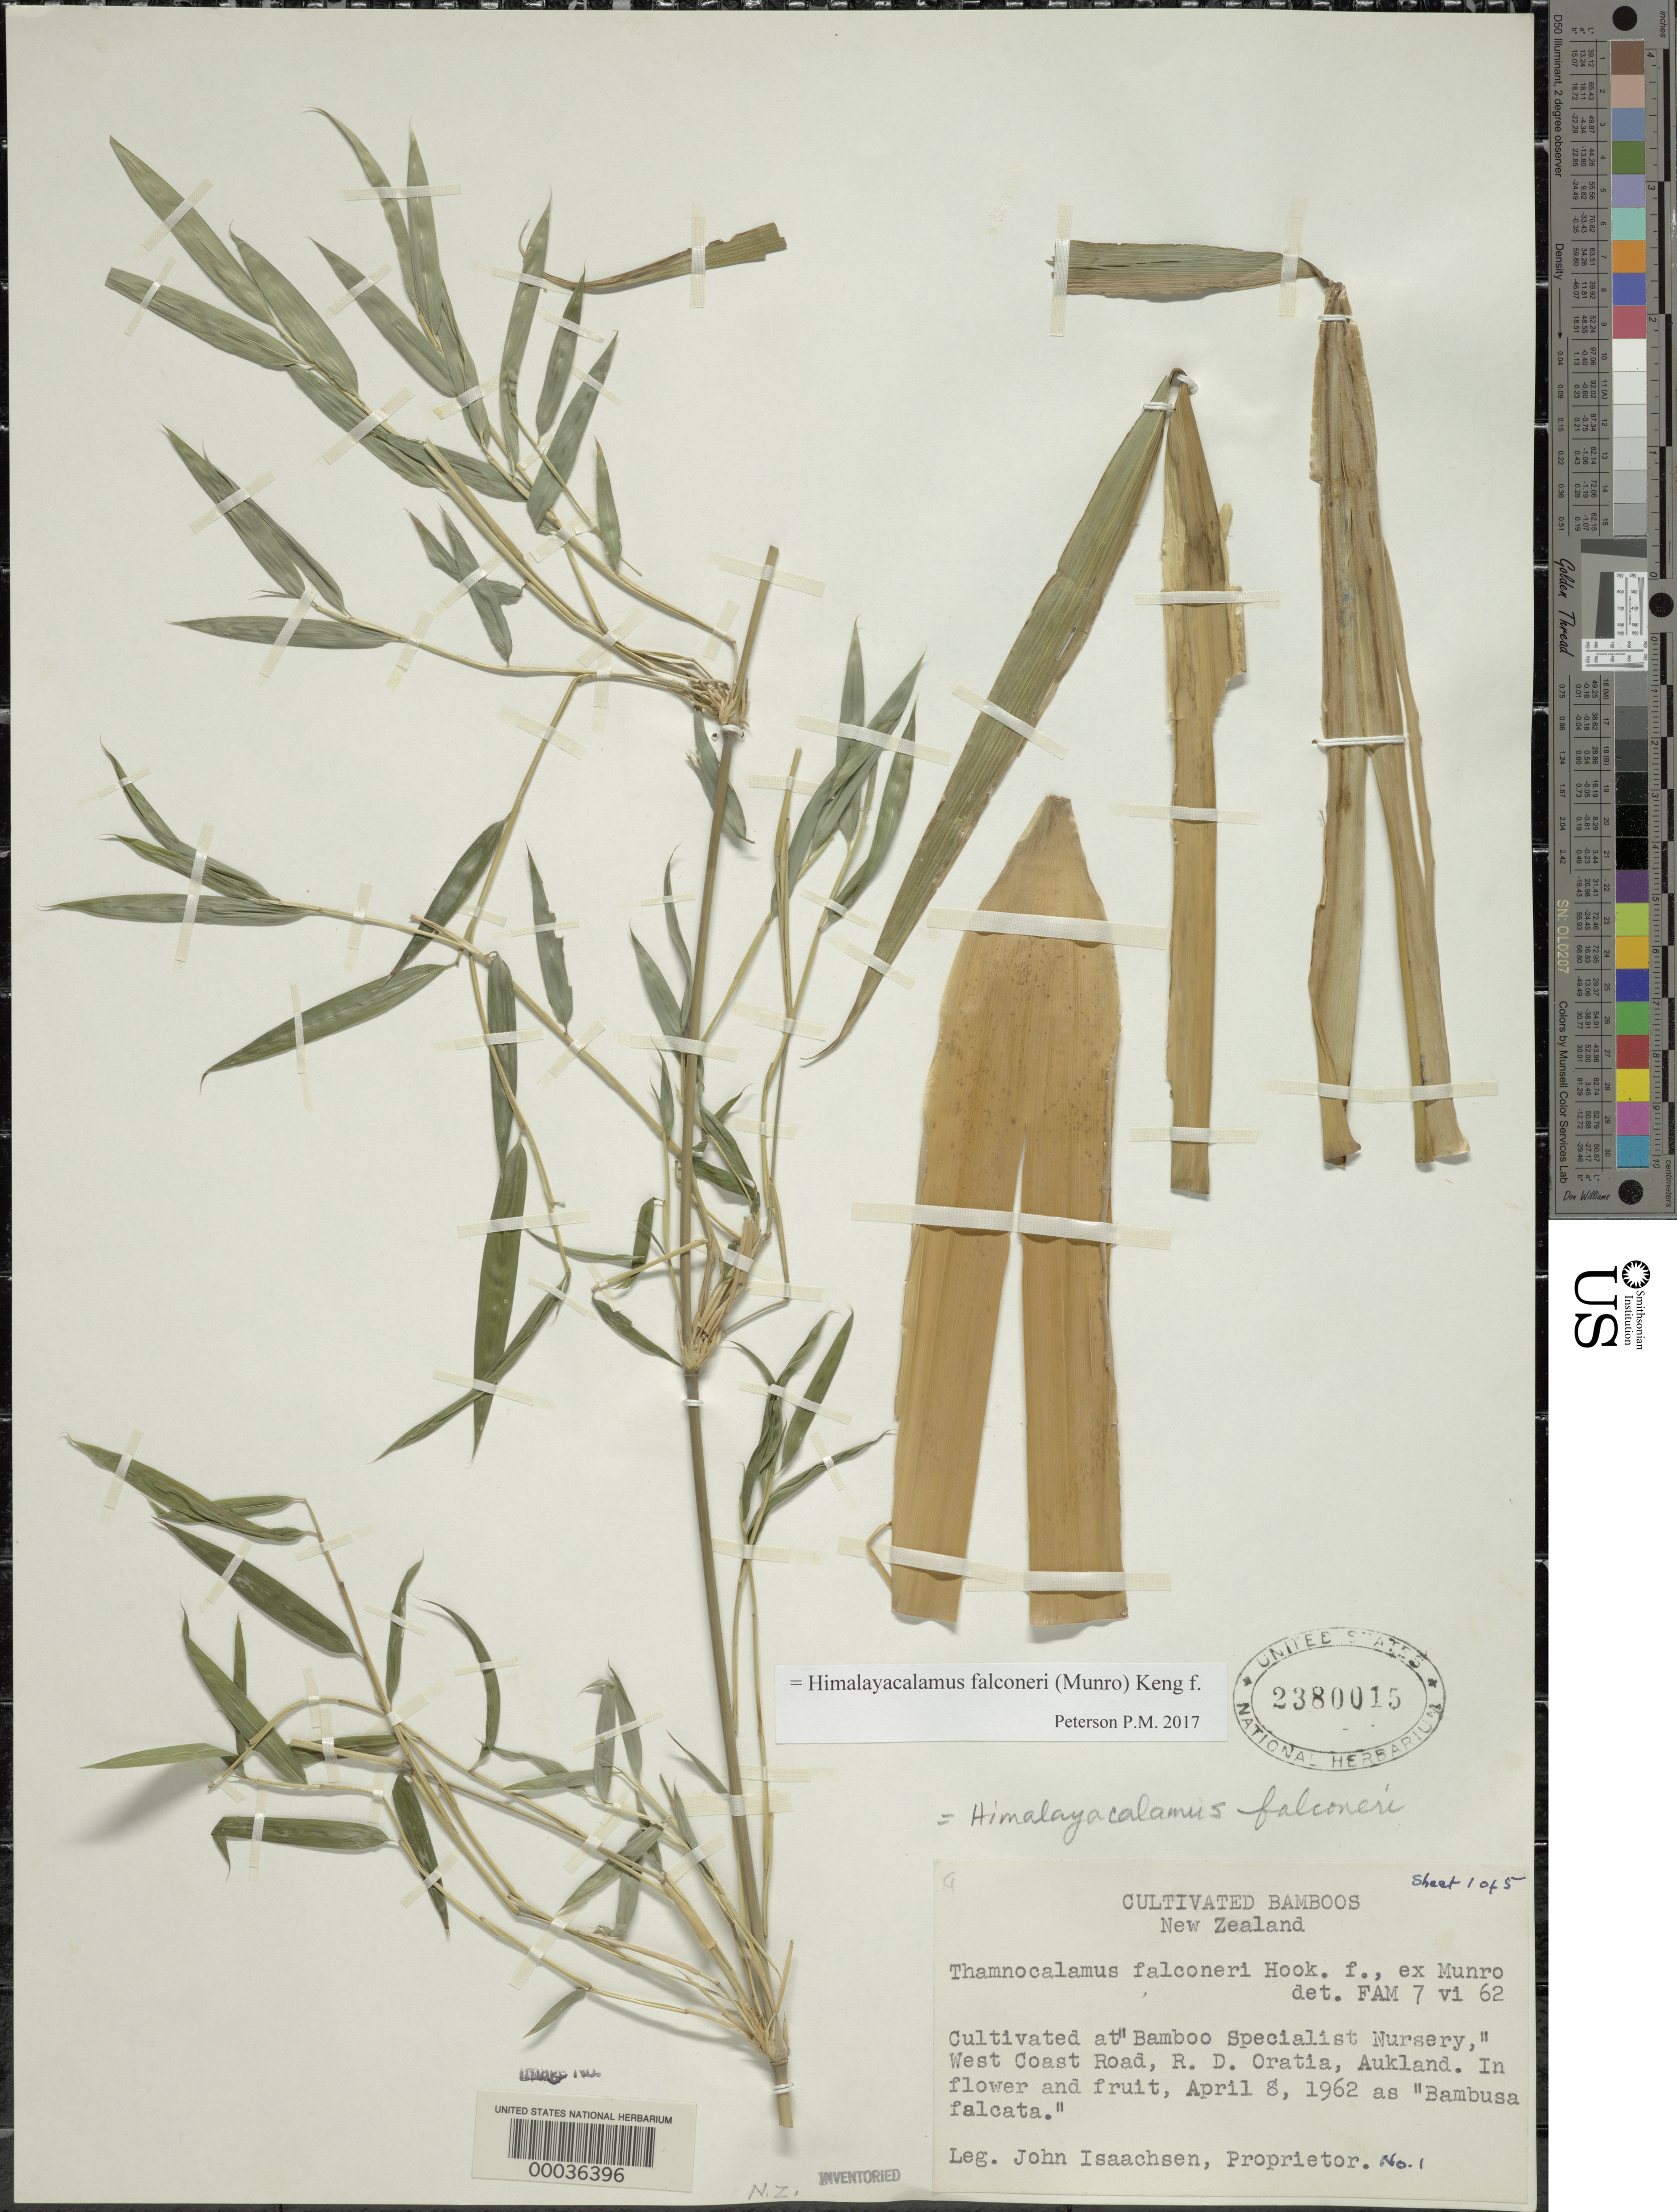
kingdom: Plantae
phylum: Tracheophyta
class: Liliopsida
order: Poales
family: Poaceae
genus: Himalayacalamus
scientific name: Himalayacalamus falconeri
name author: (Munro) Keng f.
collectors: J. Isaachsen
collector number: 1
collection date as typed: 08 Apr 1962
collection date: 1962-04-08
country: New Zealand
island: North Island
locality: "bamboo specialist nursery," oratia, auckland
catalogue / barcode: US 2380015